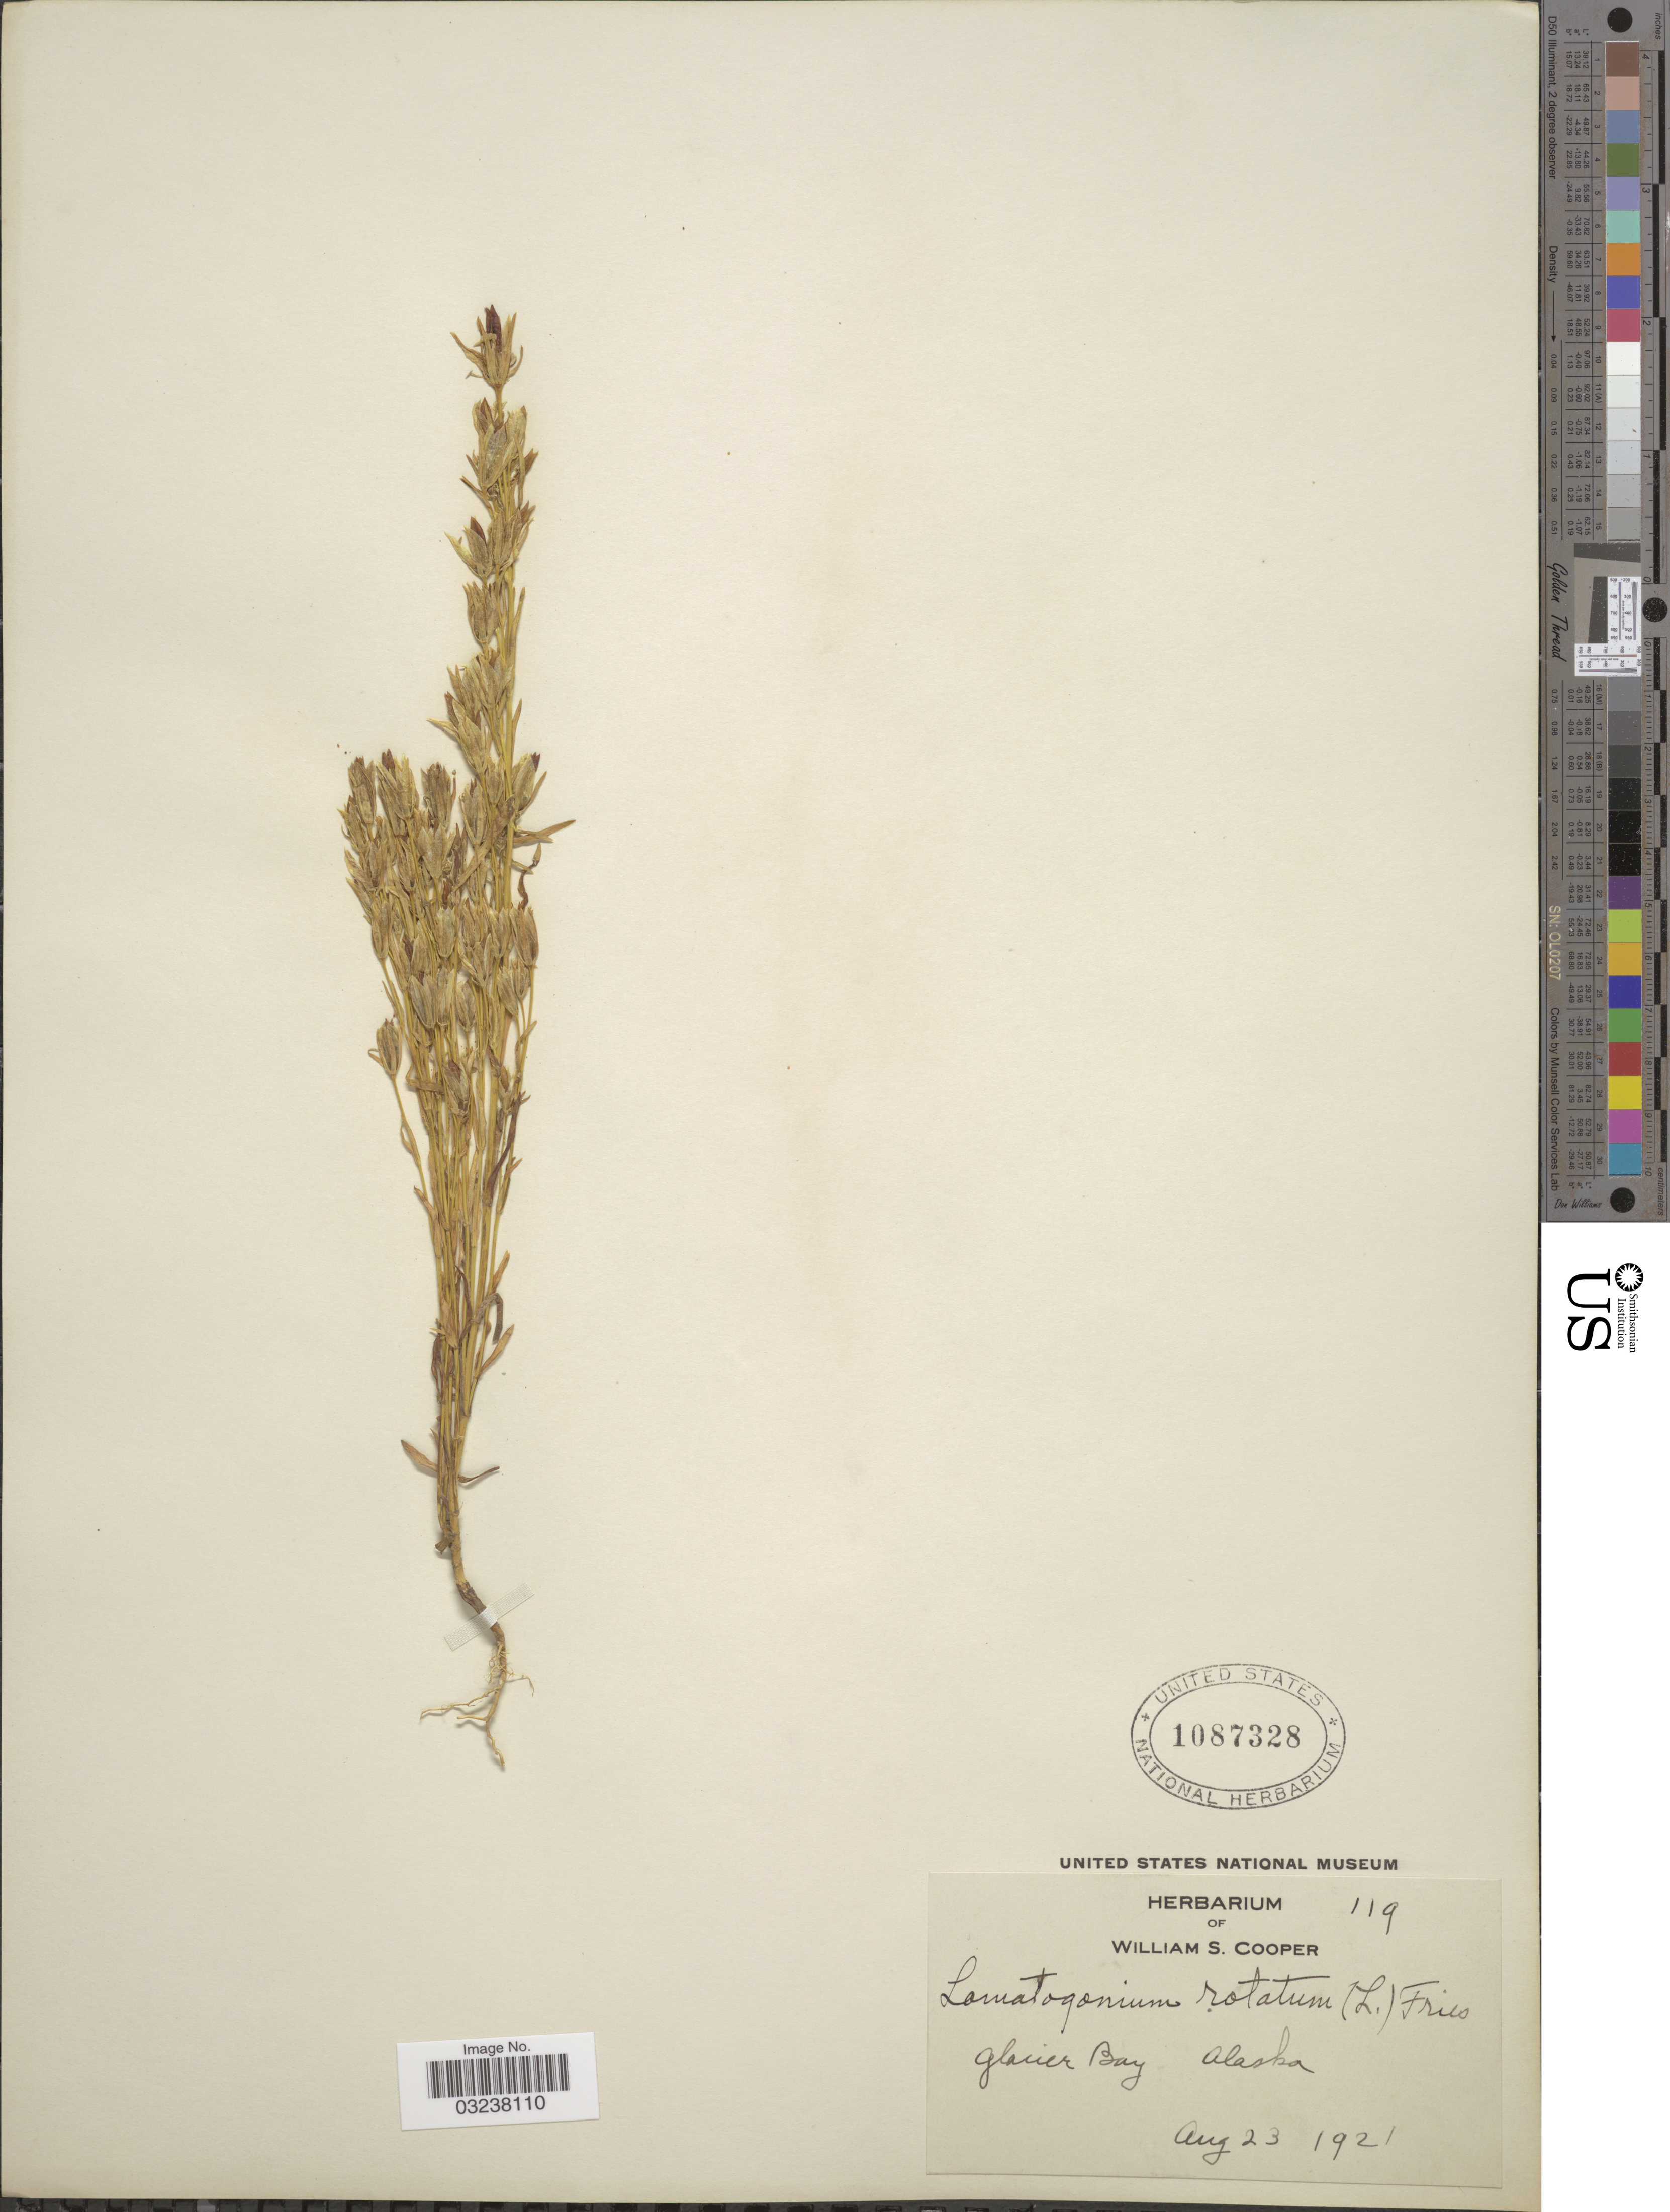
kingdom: Plantae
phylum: Tracheophyta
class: Magnoliopsida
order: Gentianales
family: Gentianaceae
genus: Lomatogonium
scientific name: Lomatogonium rotatum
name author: (L.) Fr.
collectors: ex Herb. William S. Cooper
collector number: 119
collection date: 1921-08-23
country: United States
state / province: Alaska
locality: Glacier Bay.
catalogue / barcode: US 1087328